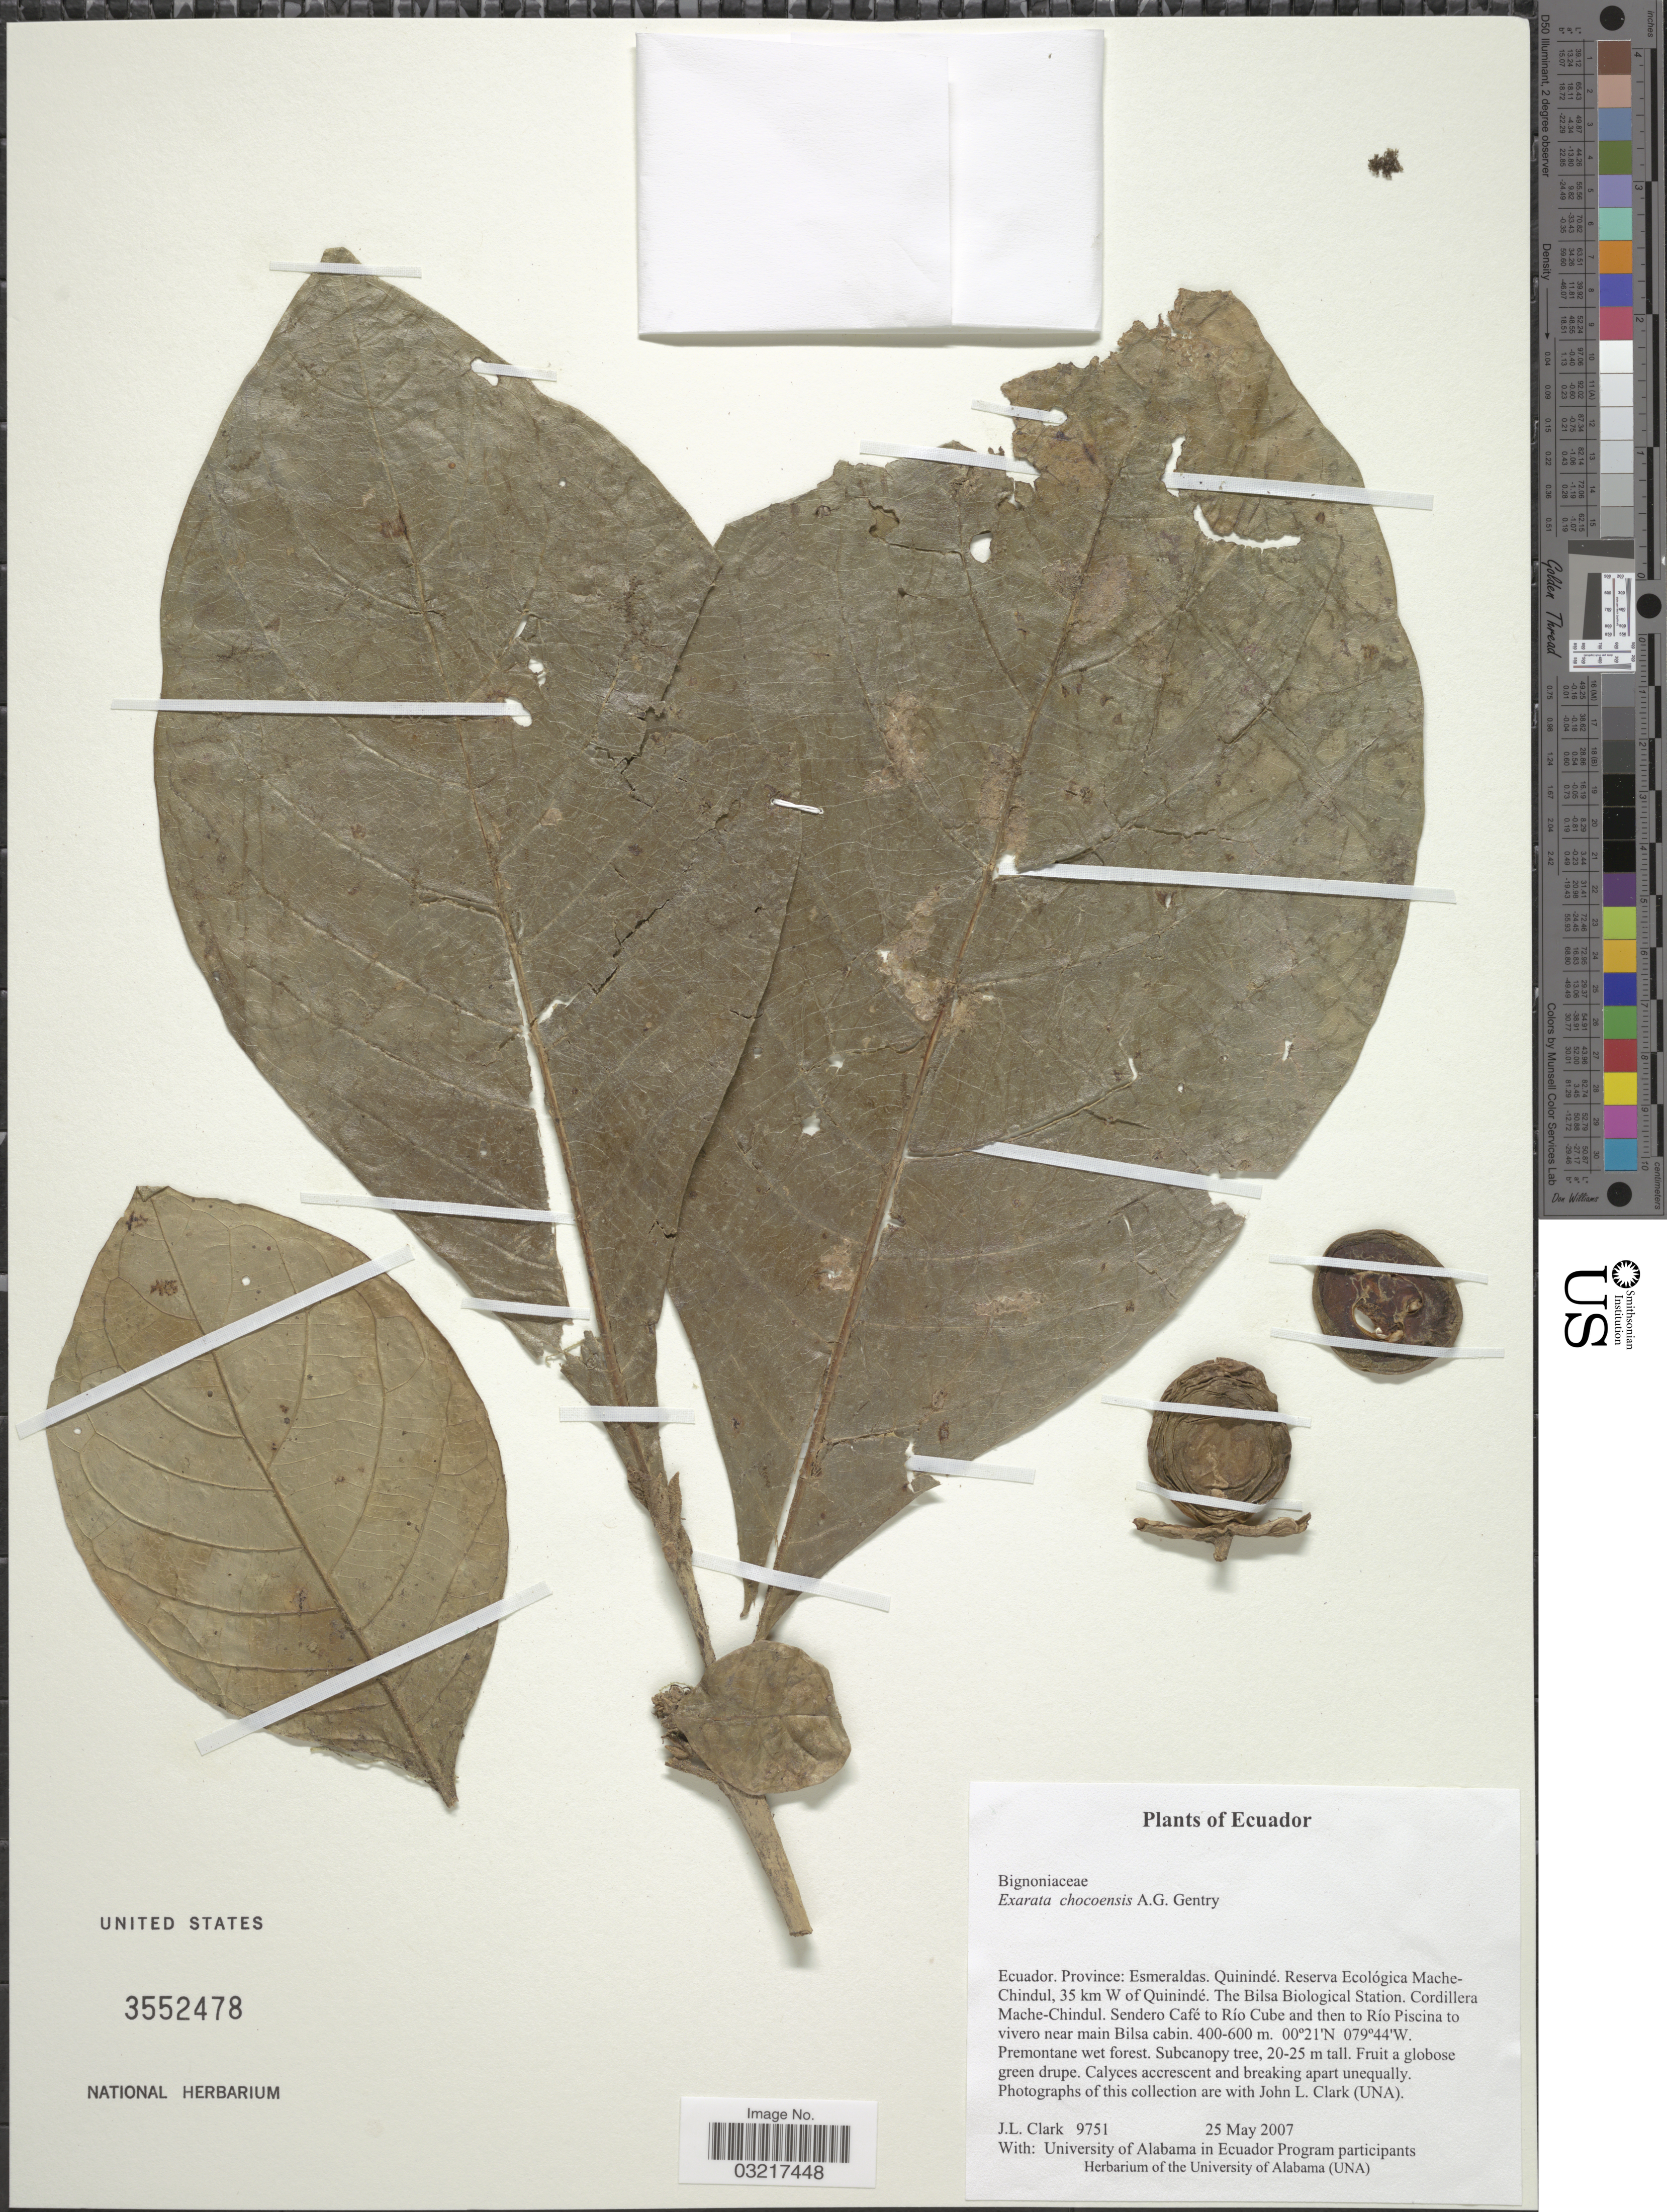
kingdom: Plantae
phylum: Tracheophyta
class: Magnoliopsida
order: Lamiales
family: Schlegeliaceae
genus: Exarata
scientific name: Exarata sp.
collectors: J. L. Clark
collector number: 9751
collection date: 2007-05-25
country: Ecuador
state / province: Esmeraldas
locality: Quinindé. Reserva Ecológica Mache-Chindul, 35 km W of Quinindé. The Bilsa Biological station. Cordillera Mache-Chindul. Sendero Café to Río Cube and then to Río Piscina to vivero near main Bilsa cabin.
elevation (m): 400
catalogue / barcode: US 3552478